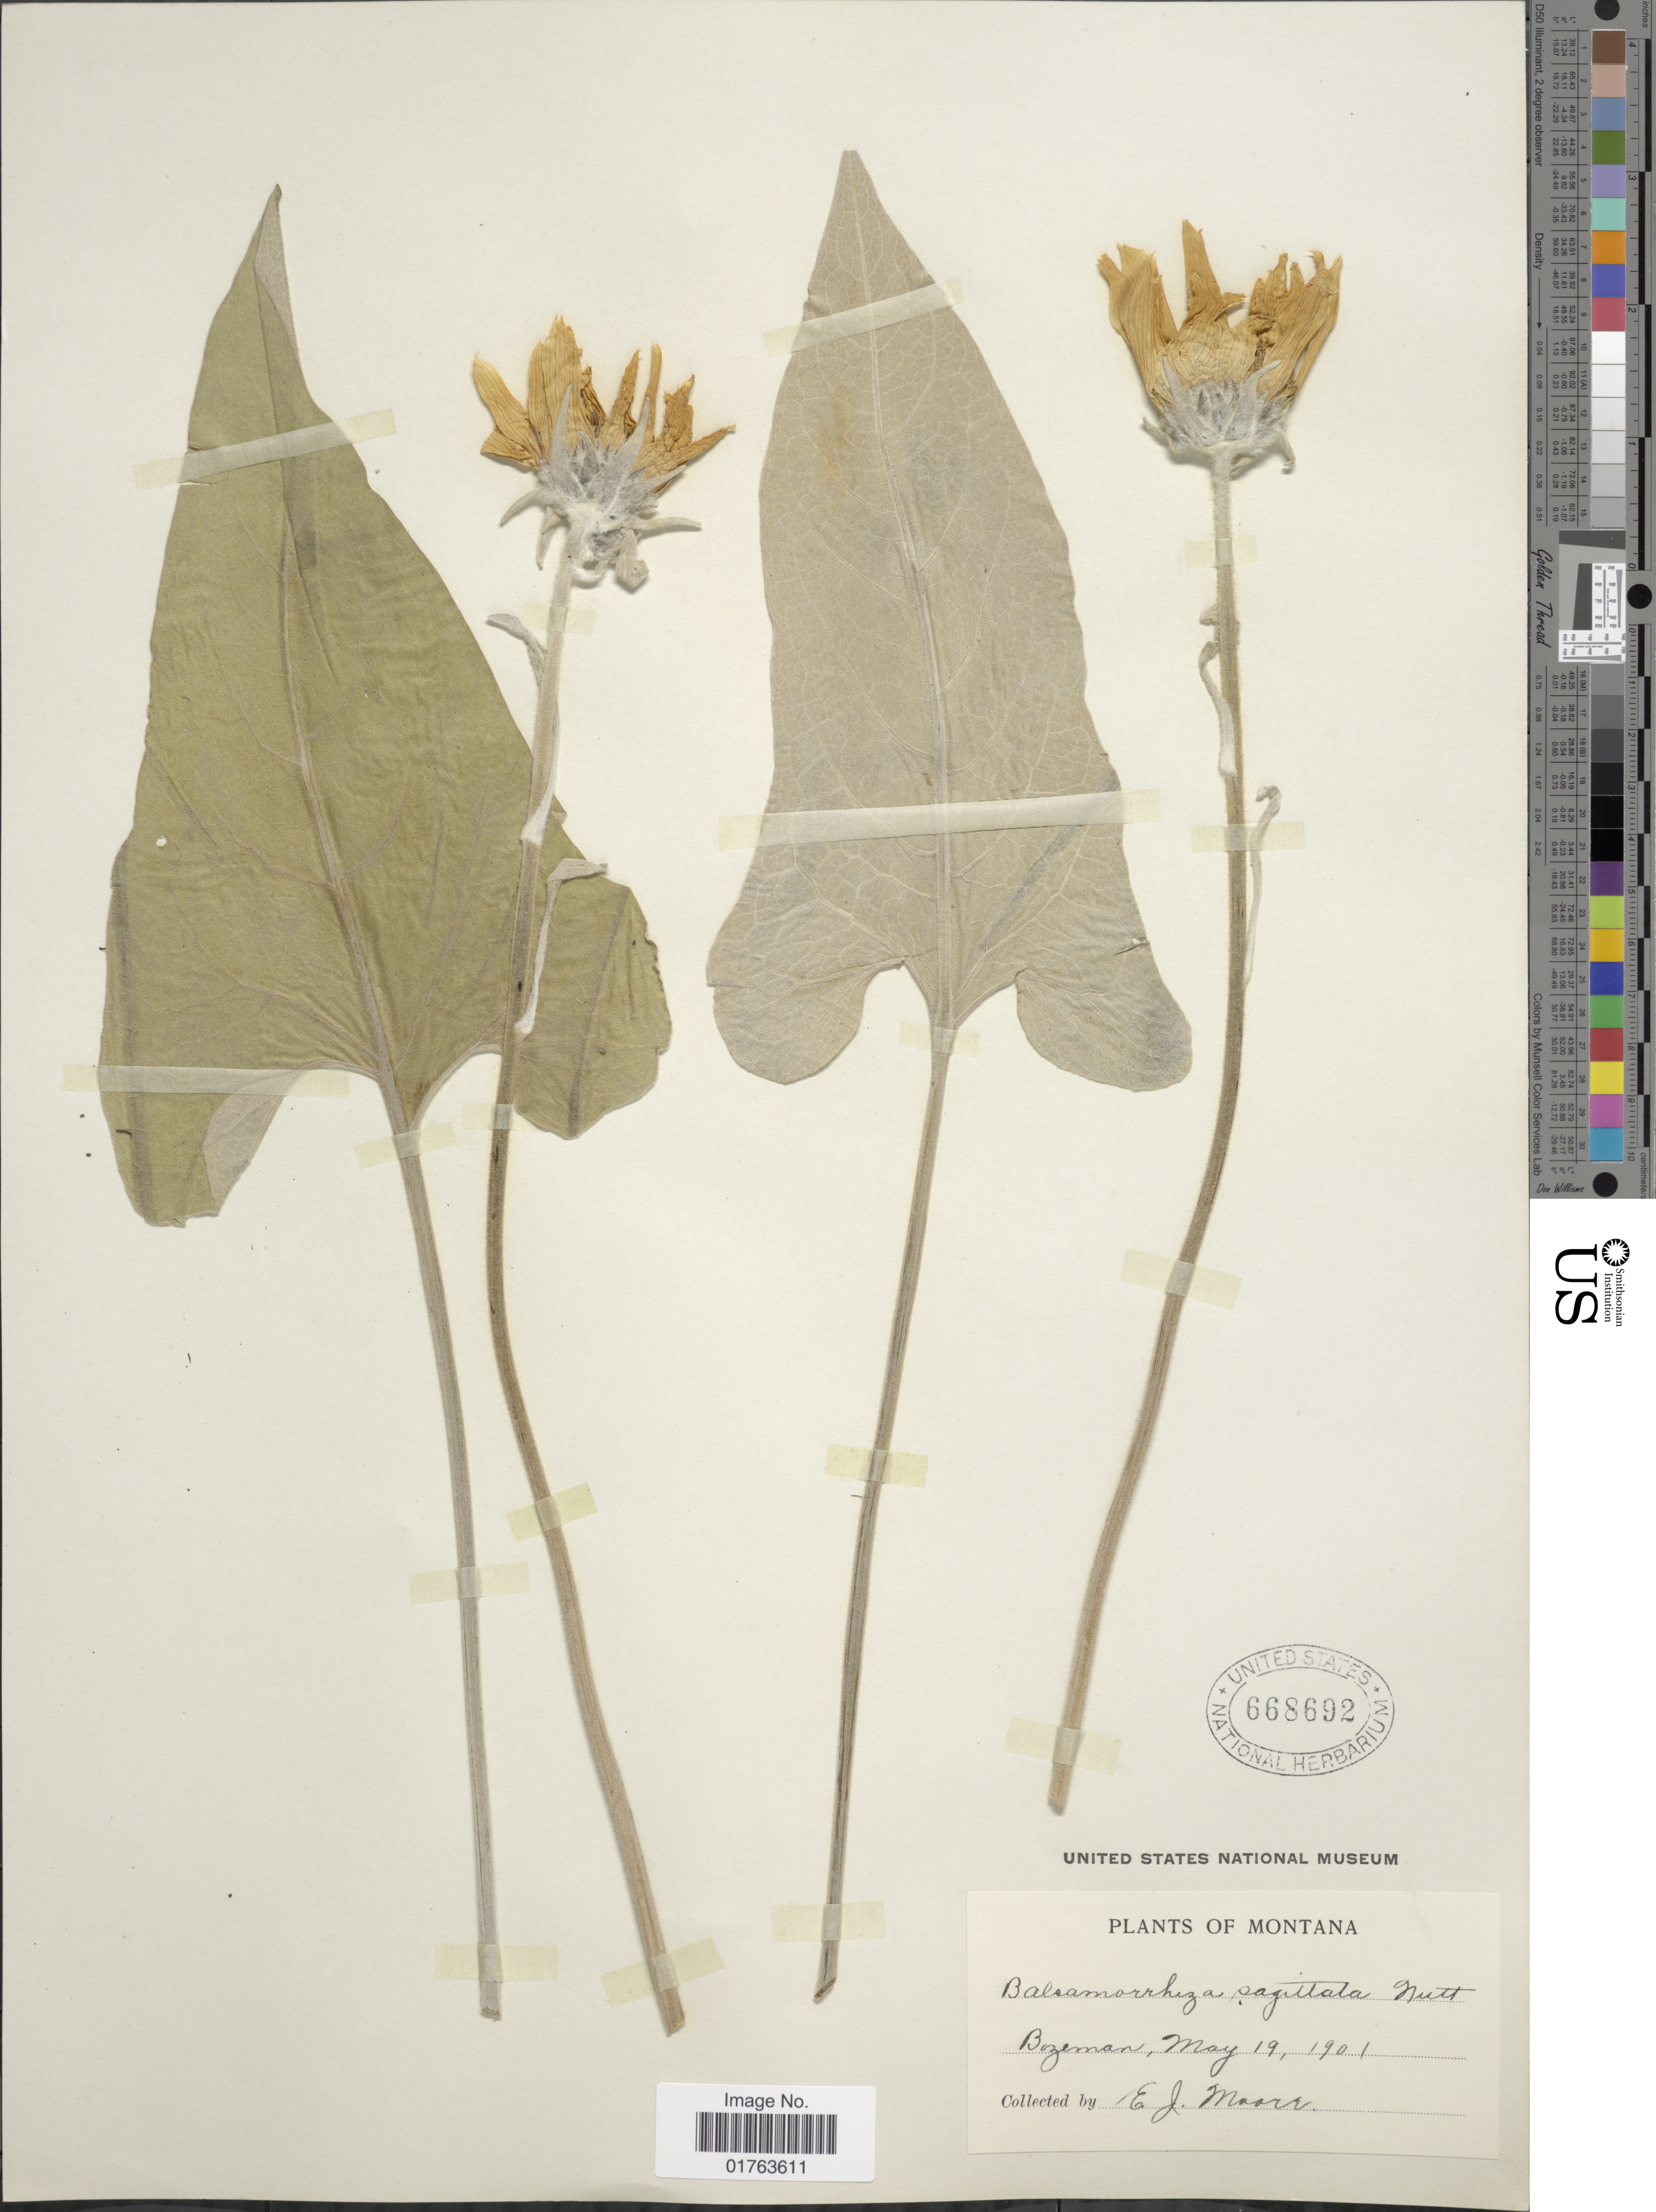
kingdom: Plantae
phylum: Tracheophyta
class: Magnoliopsida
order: Asterales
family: Asteraceae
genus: Balsamorhiza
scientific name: Balsamorhiza sagittata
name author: (Pursh) Nutt.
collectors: E. Maarr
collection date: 1901-05-18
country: United States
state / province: Montana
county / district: Gallatin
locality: Bozeman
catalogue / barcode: US 668692